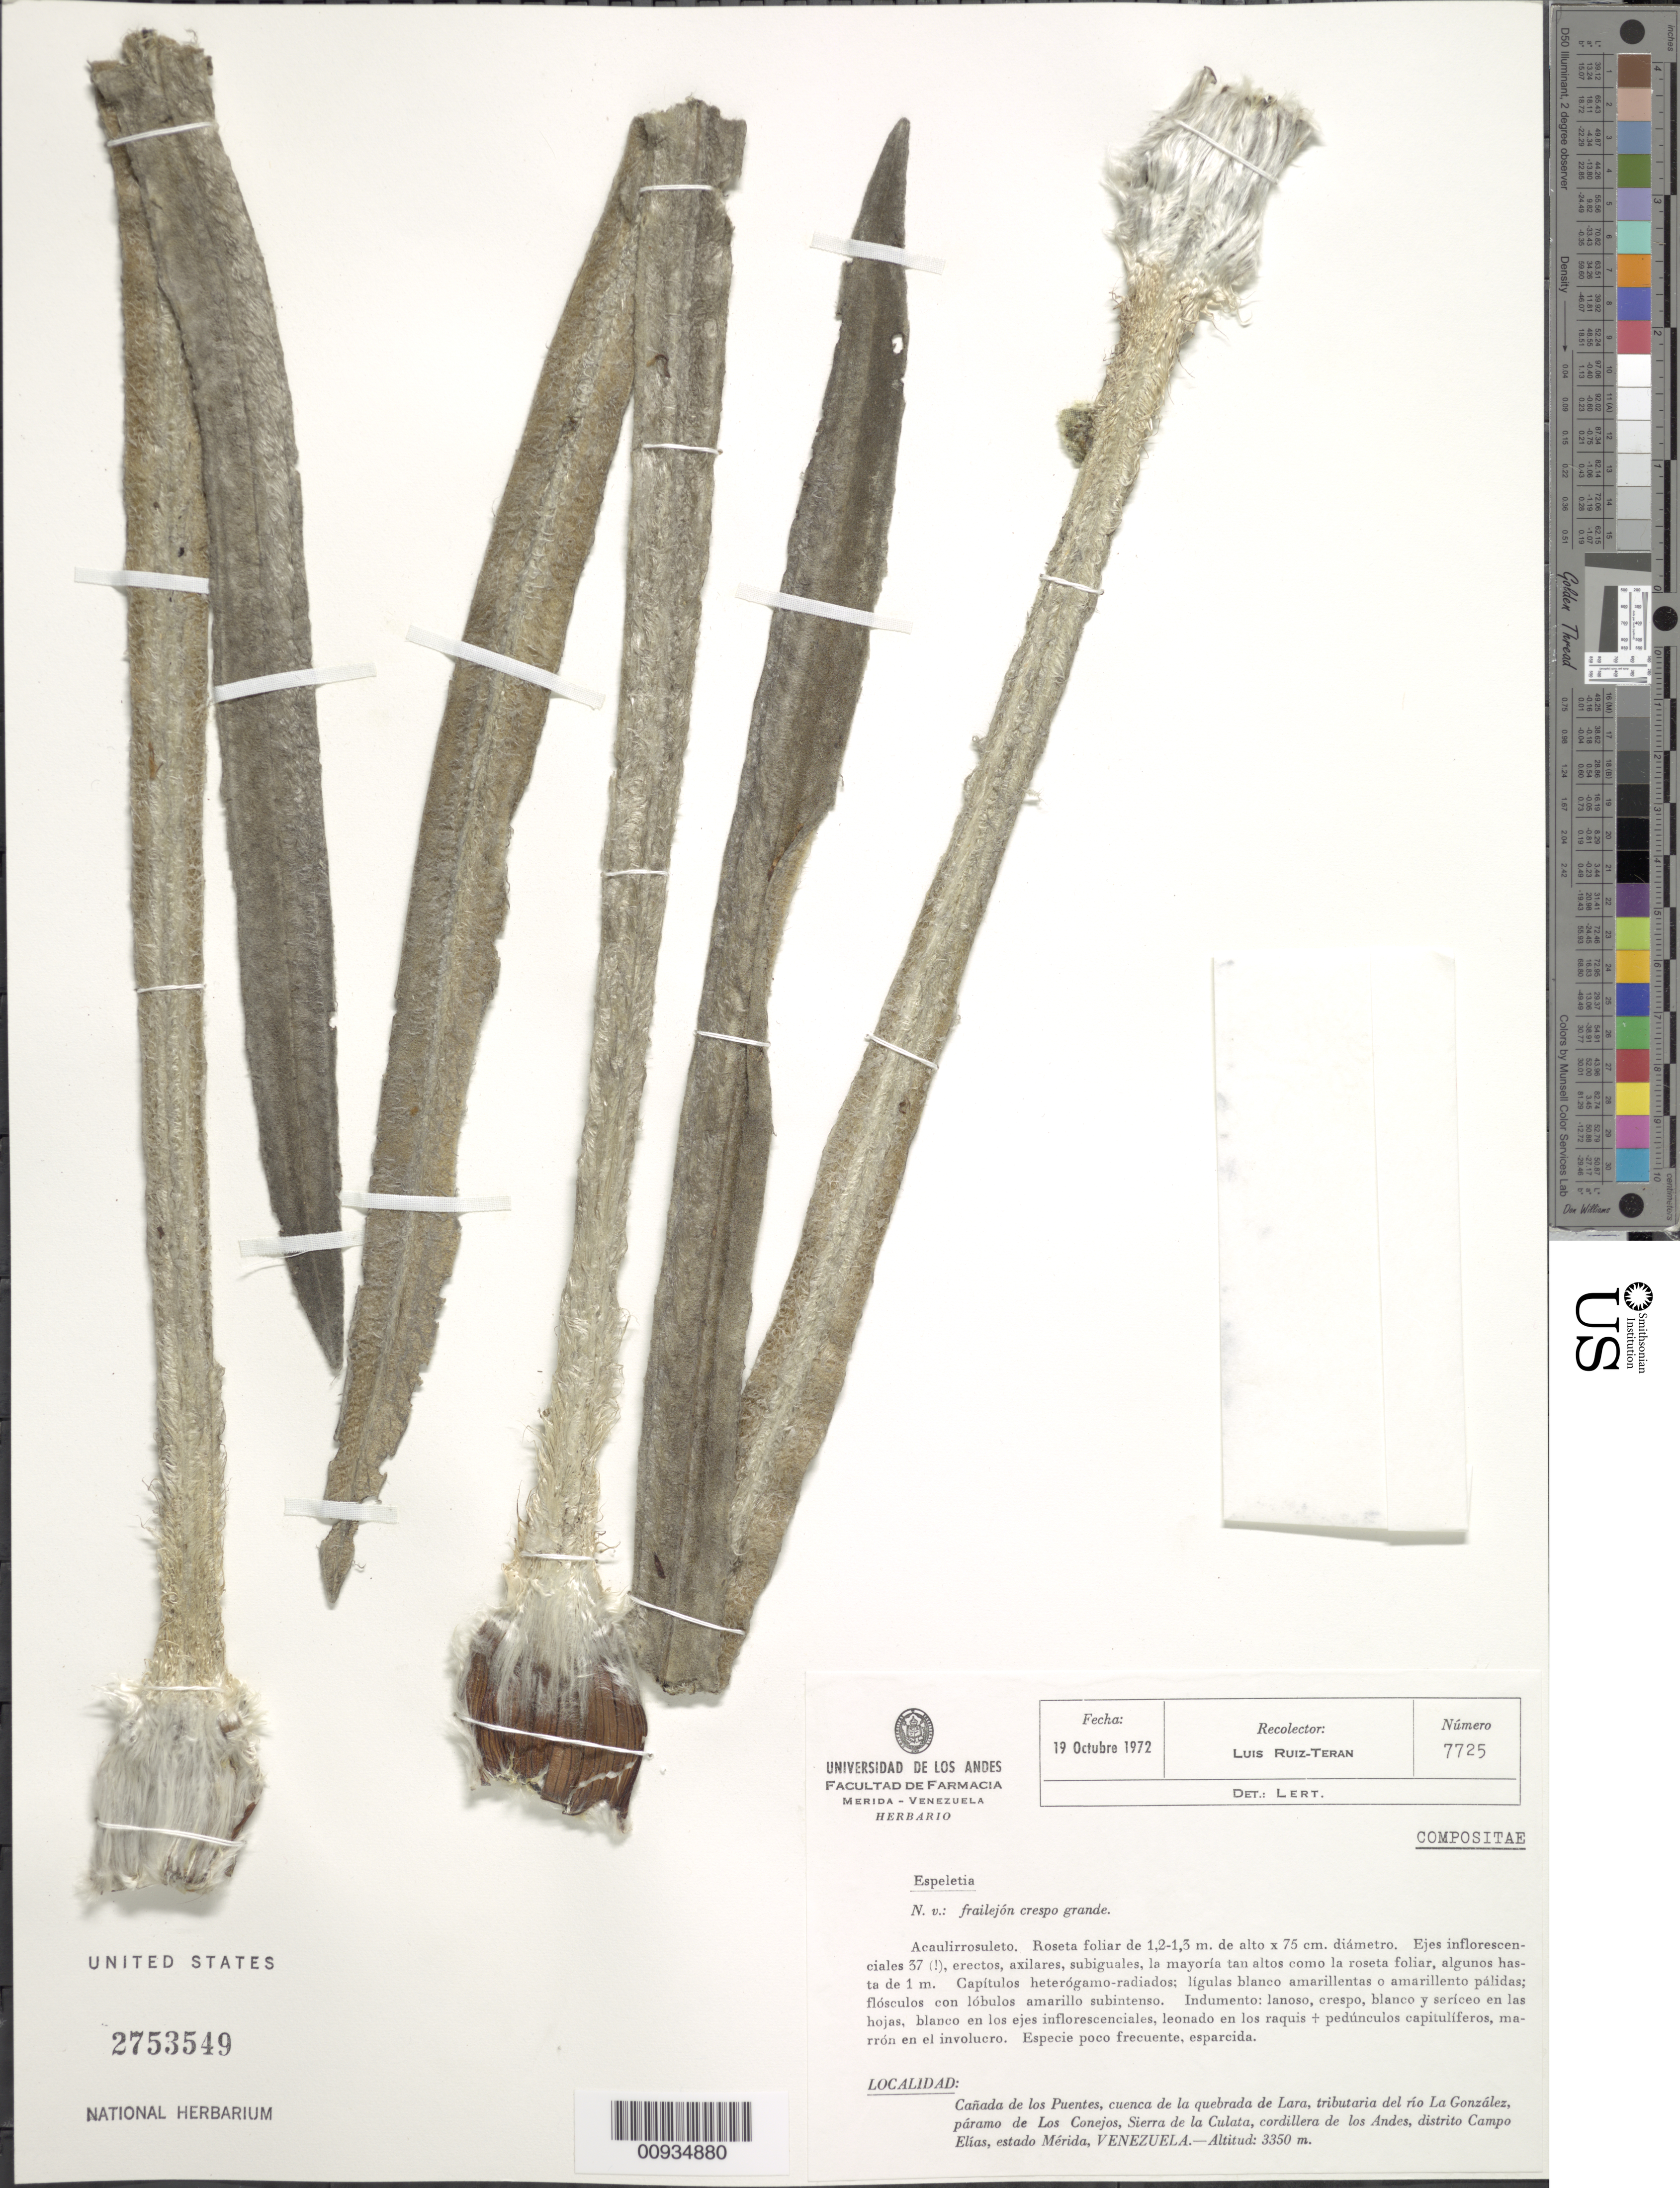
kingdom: Plantae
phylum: Tracheophyta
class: Magnoliopsida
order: Asterales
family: Asteraceae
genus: Espeletiopsis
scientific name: Espeletiopsis pozoensis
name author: (Cuatrec.) Cuatrec.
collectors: L. Teran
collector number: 7725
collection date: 1972-10-19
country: Venezuela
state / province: Mérida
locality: Canada de los Puentes, cuenca de la quebrada de Lara, tributaria del rio La Gonzalez, paramo de Los Conejos, Sierra de la Culata, Cordillera de Los Andes, Distrito Campo Elias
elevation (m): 3350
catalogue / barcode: US 2753549